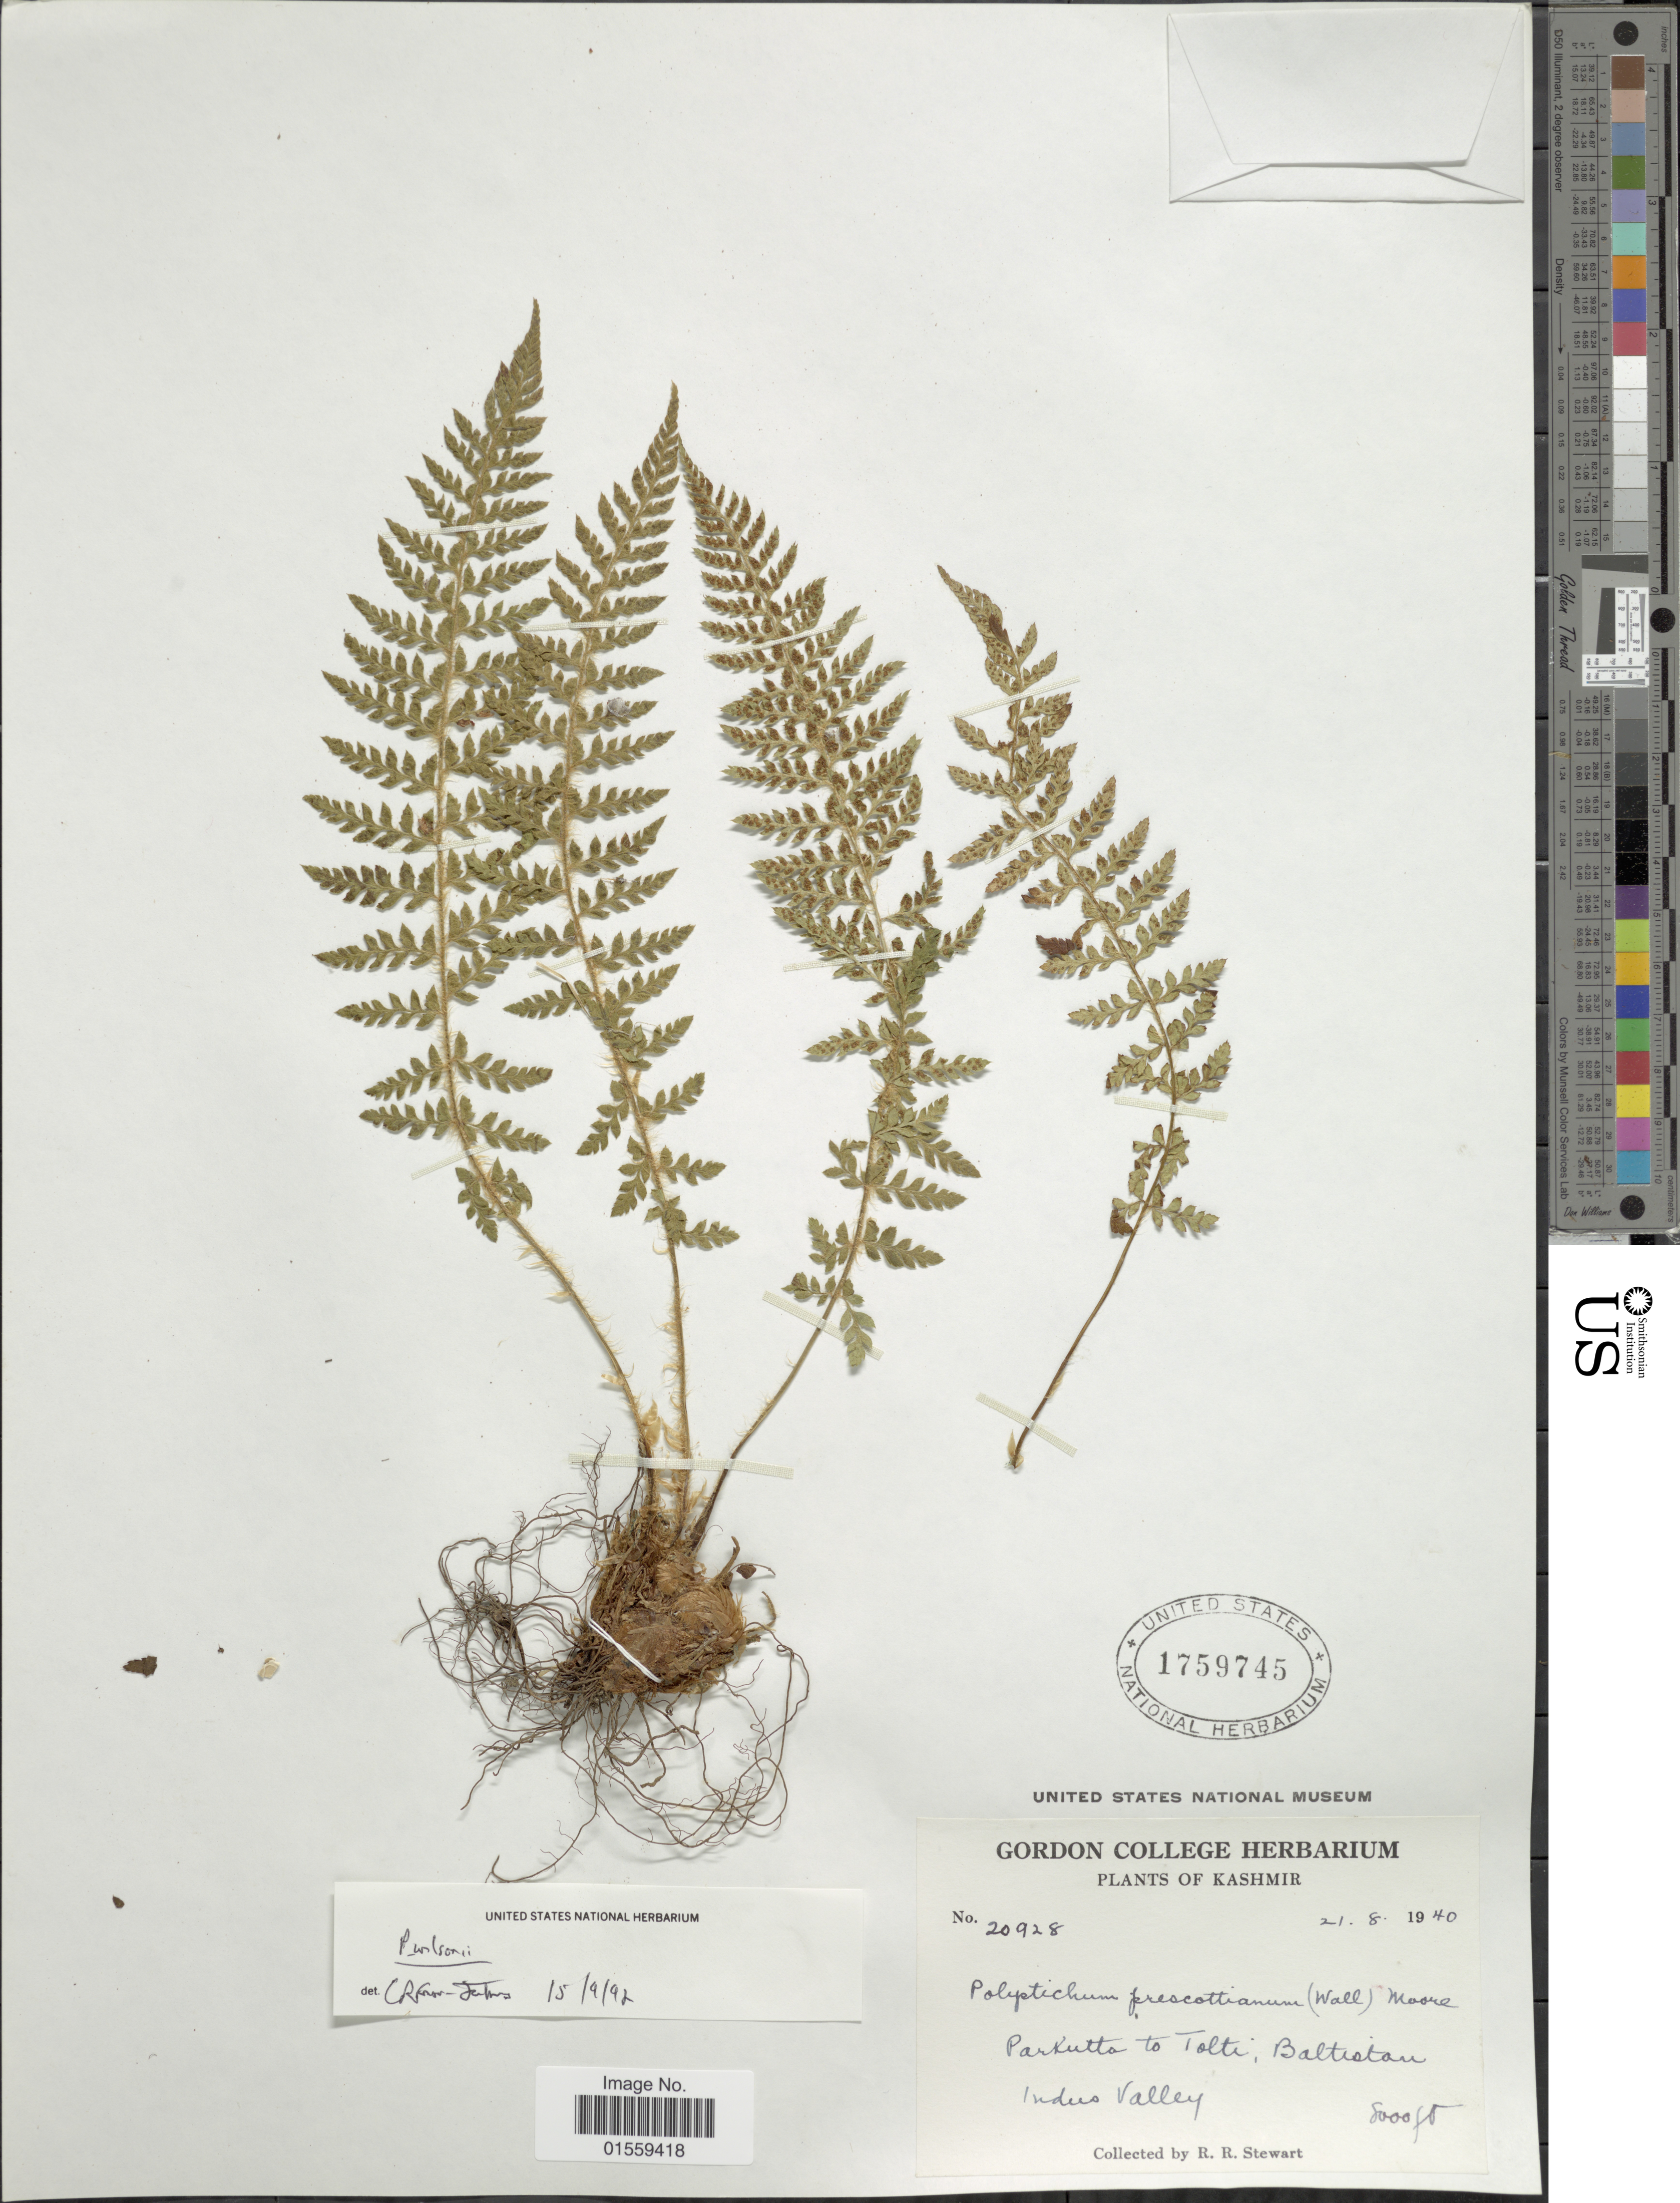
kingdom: Plantae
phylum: Tracheophyta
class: Polypodiopsida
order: Polypodiales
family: Dryopteridaceae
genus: Polystichum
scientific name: Polystichum prescottianum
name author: (Wall. ex Mett.) T. Moore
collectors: R. R. Stewart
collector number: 20928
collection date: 1940-08-21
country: India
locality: Kashmir, Parkutta to Tolti, Baltistan, Indus Valley.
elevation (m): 2438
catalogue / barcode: US 1759745